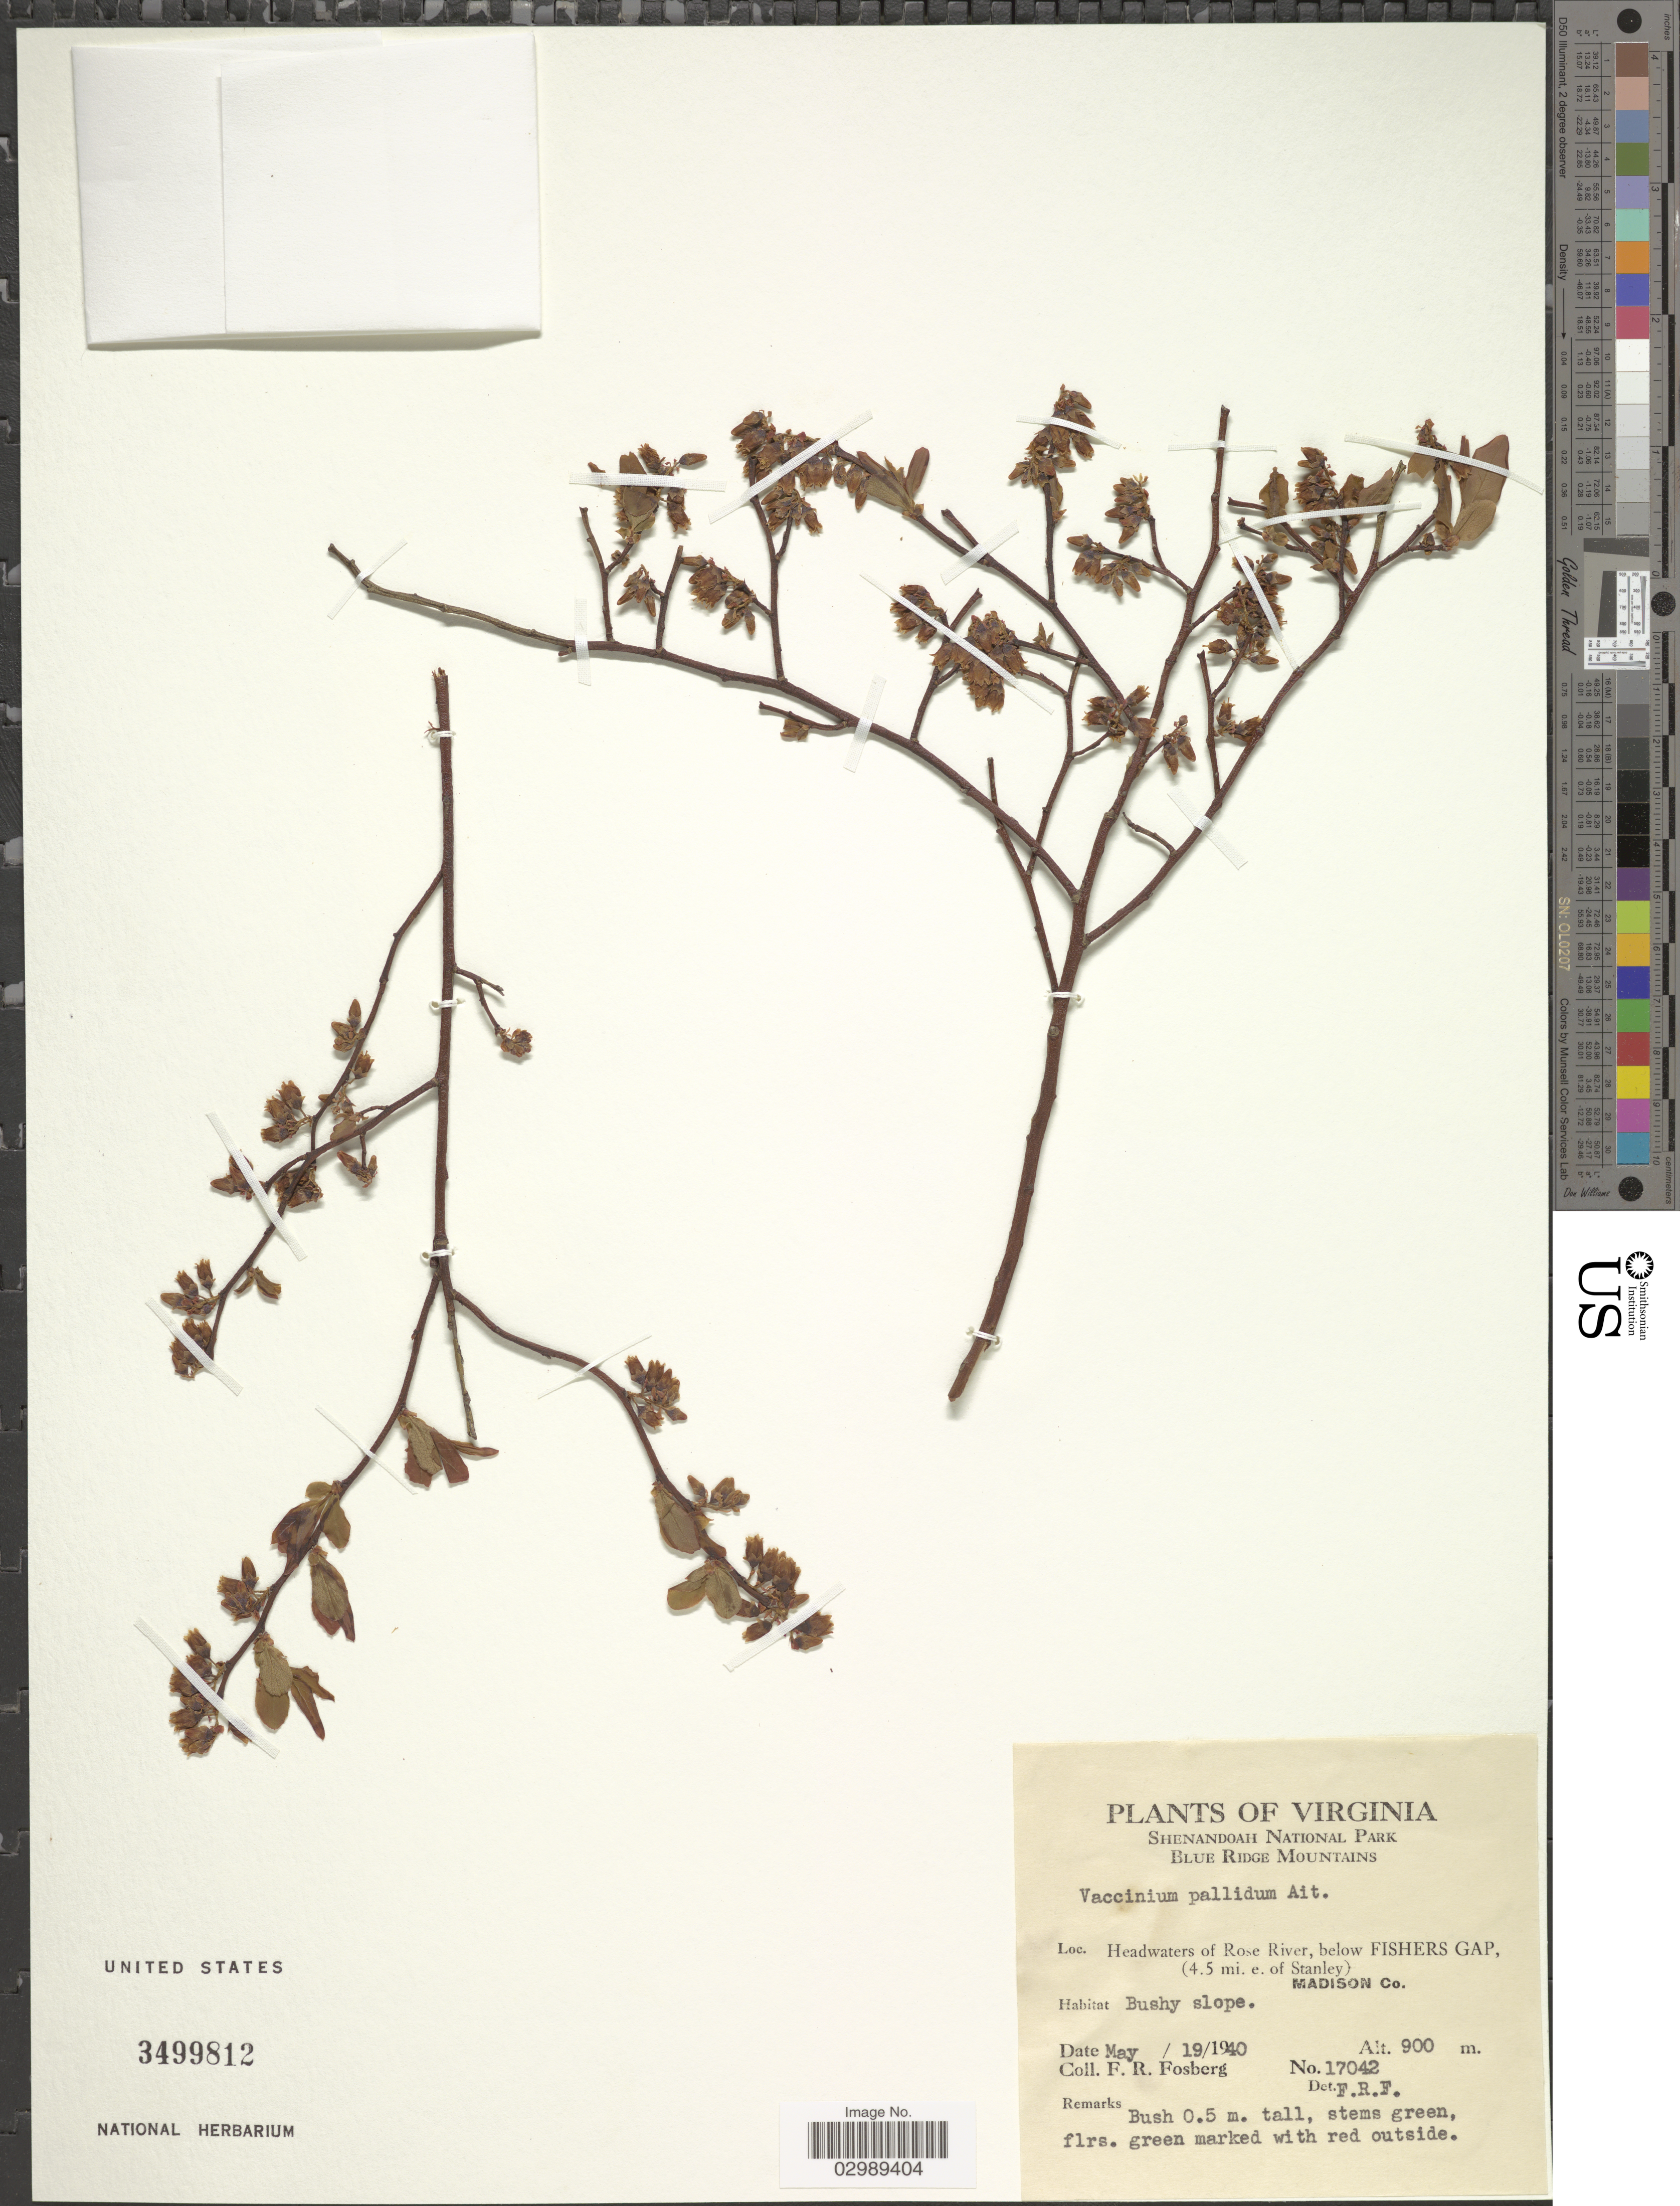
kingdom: Plantae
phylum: Tracheophyta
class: Magnoliopsida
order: Ericales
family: Ericaceae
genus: Vaccinium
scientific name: Vaccinium pallidum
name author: Aiton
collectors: F. R. Fosberg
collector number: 17042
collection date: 1940-05-19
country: United States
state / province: Virginia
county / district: Madison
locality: Shenandoah National Park, Blue Ridge Mountains, Headwaters of Rose River, below Fishers Gap, (4.5 mi. e. of Stanley) Madison Co.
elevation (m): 900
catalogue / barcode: US 3499812